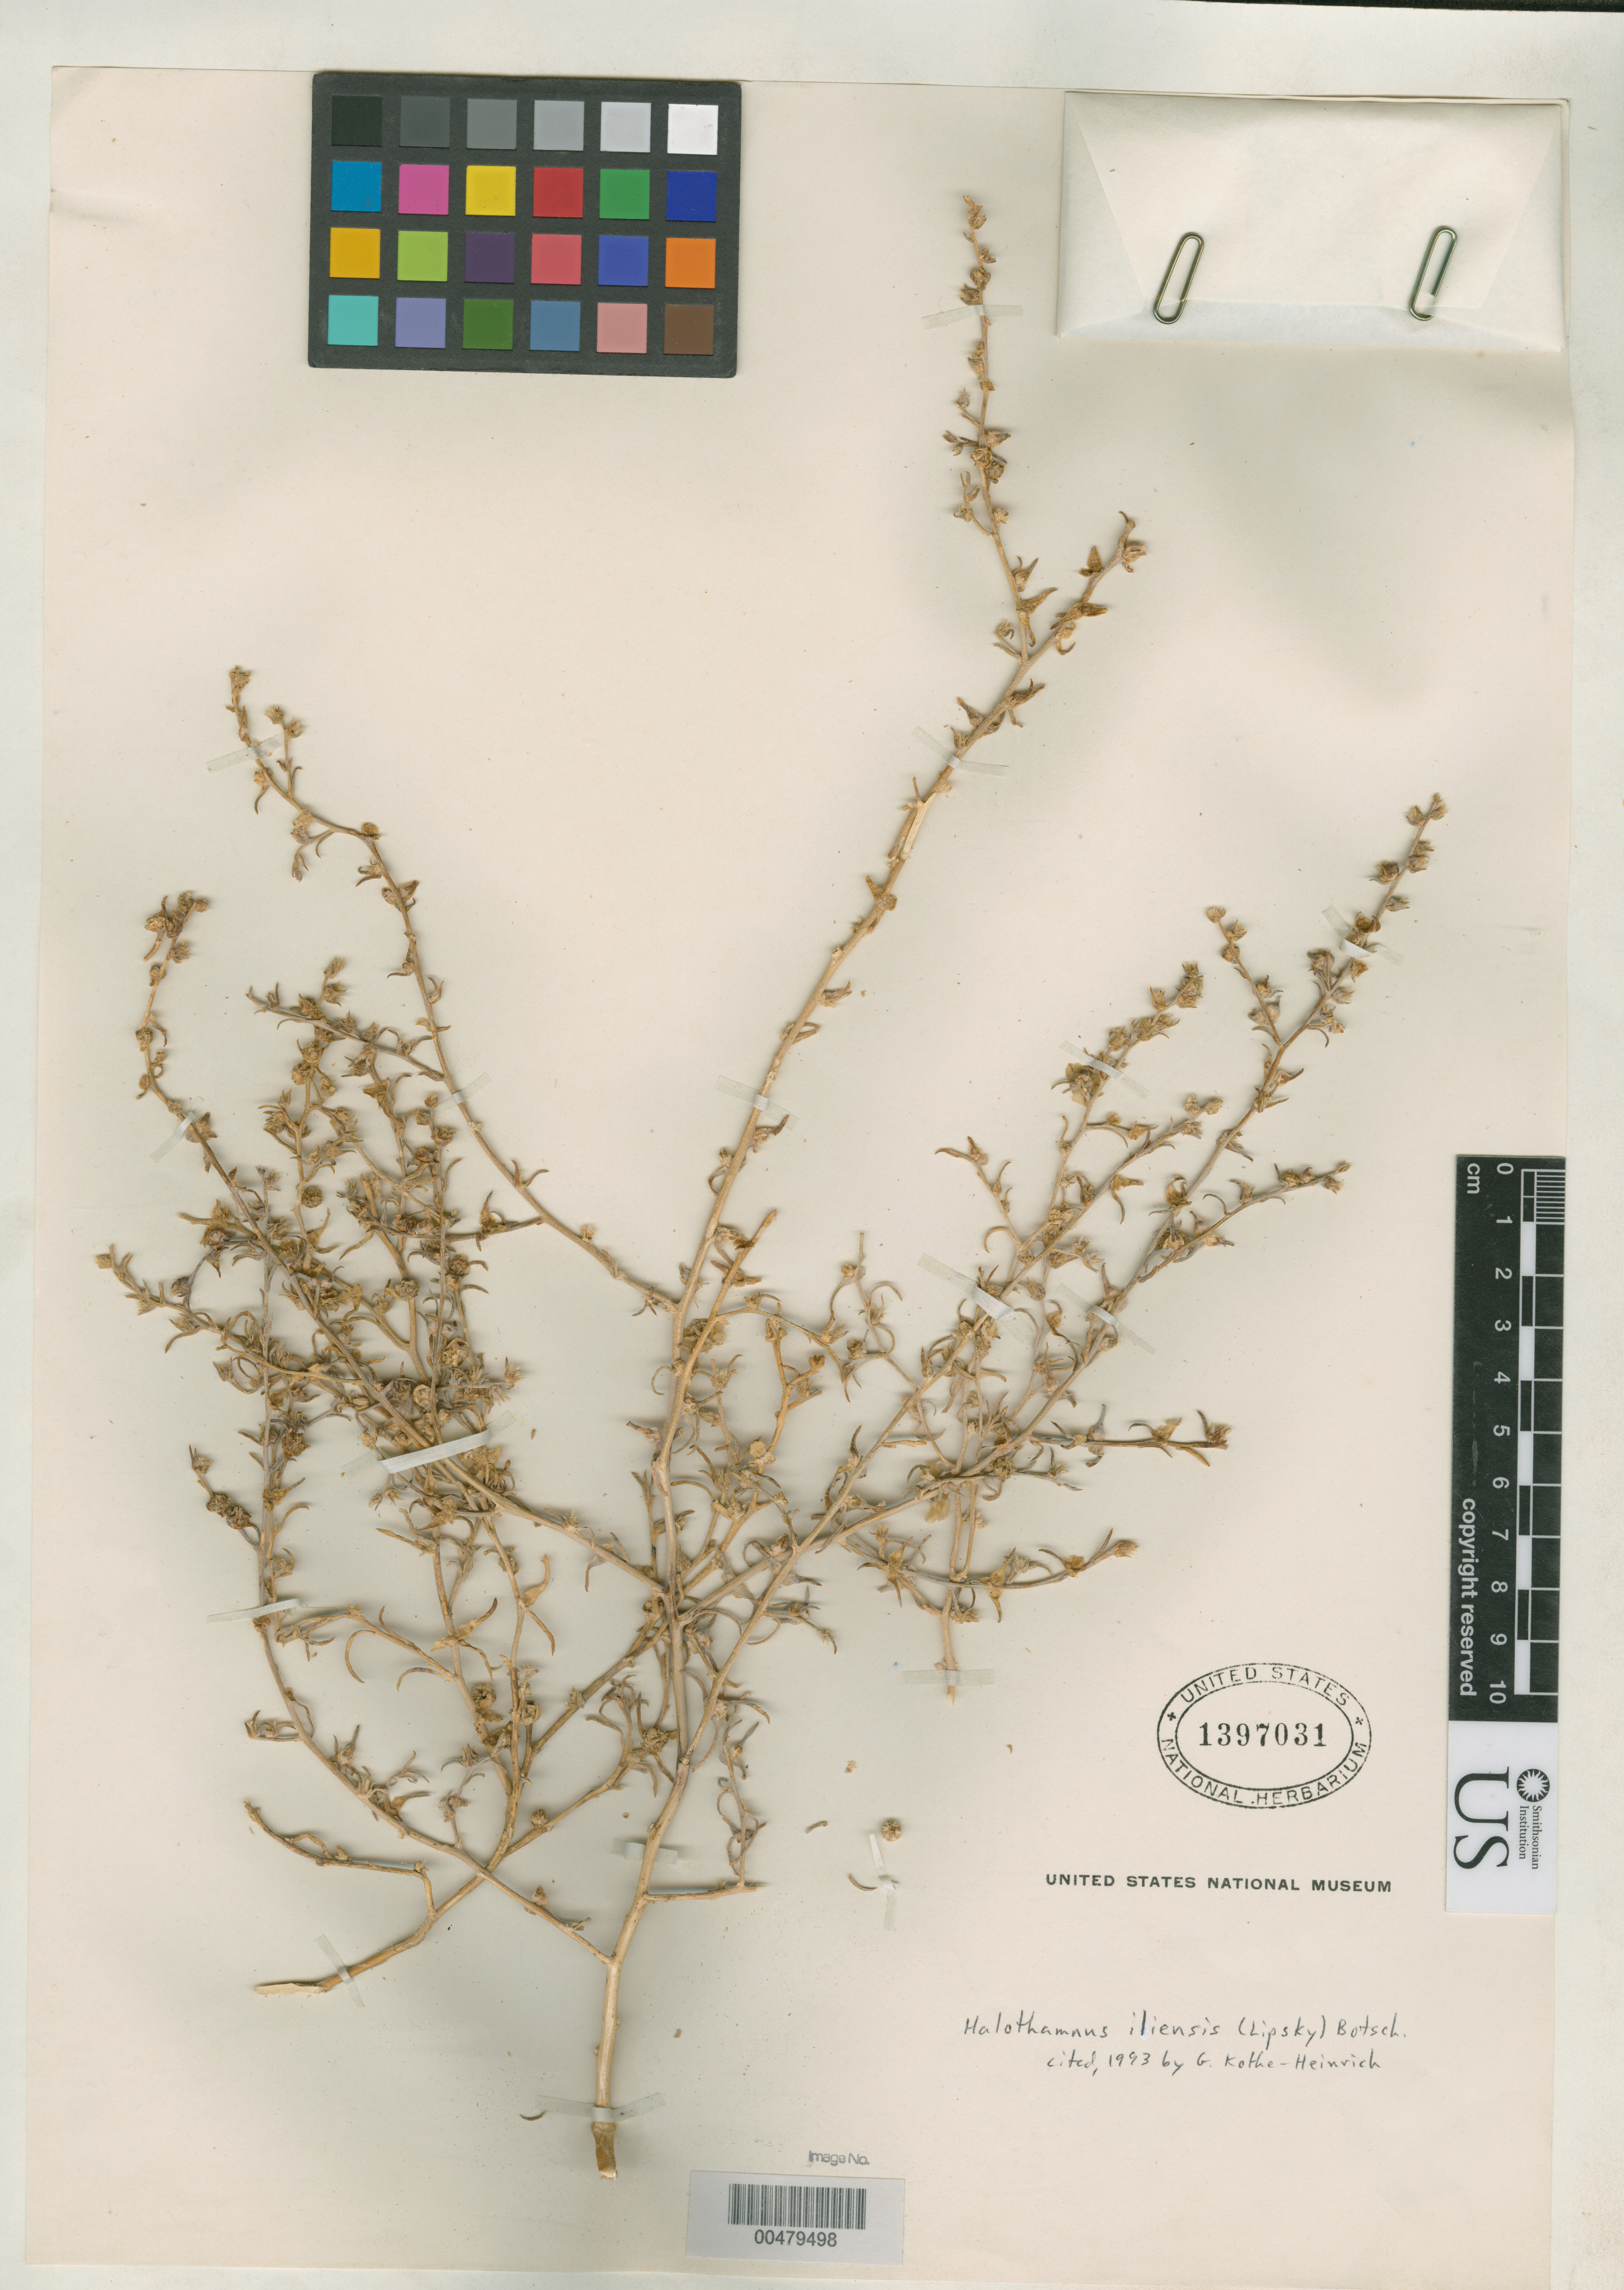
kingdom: Plantae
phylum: Tracheophyta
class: Magnoliopsida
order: Caryophyllales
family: Amaranthaceae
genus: Salsola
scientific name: Salsola iliensis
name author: Lipsky in Fedtschenko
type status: Isotype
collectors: A. Michelson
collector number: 9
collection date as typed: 16 Aug 1909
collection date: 1909-08-16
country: Russian Federation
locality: Prov. Semiretsche, Kopal Dist., Imarena Mobili ad fluvium Ili.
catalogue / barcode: US 1397031